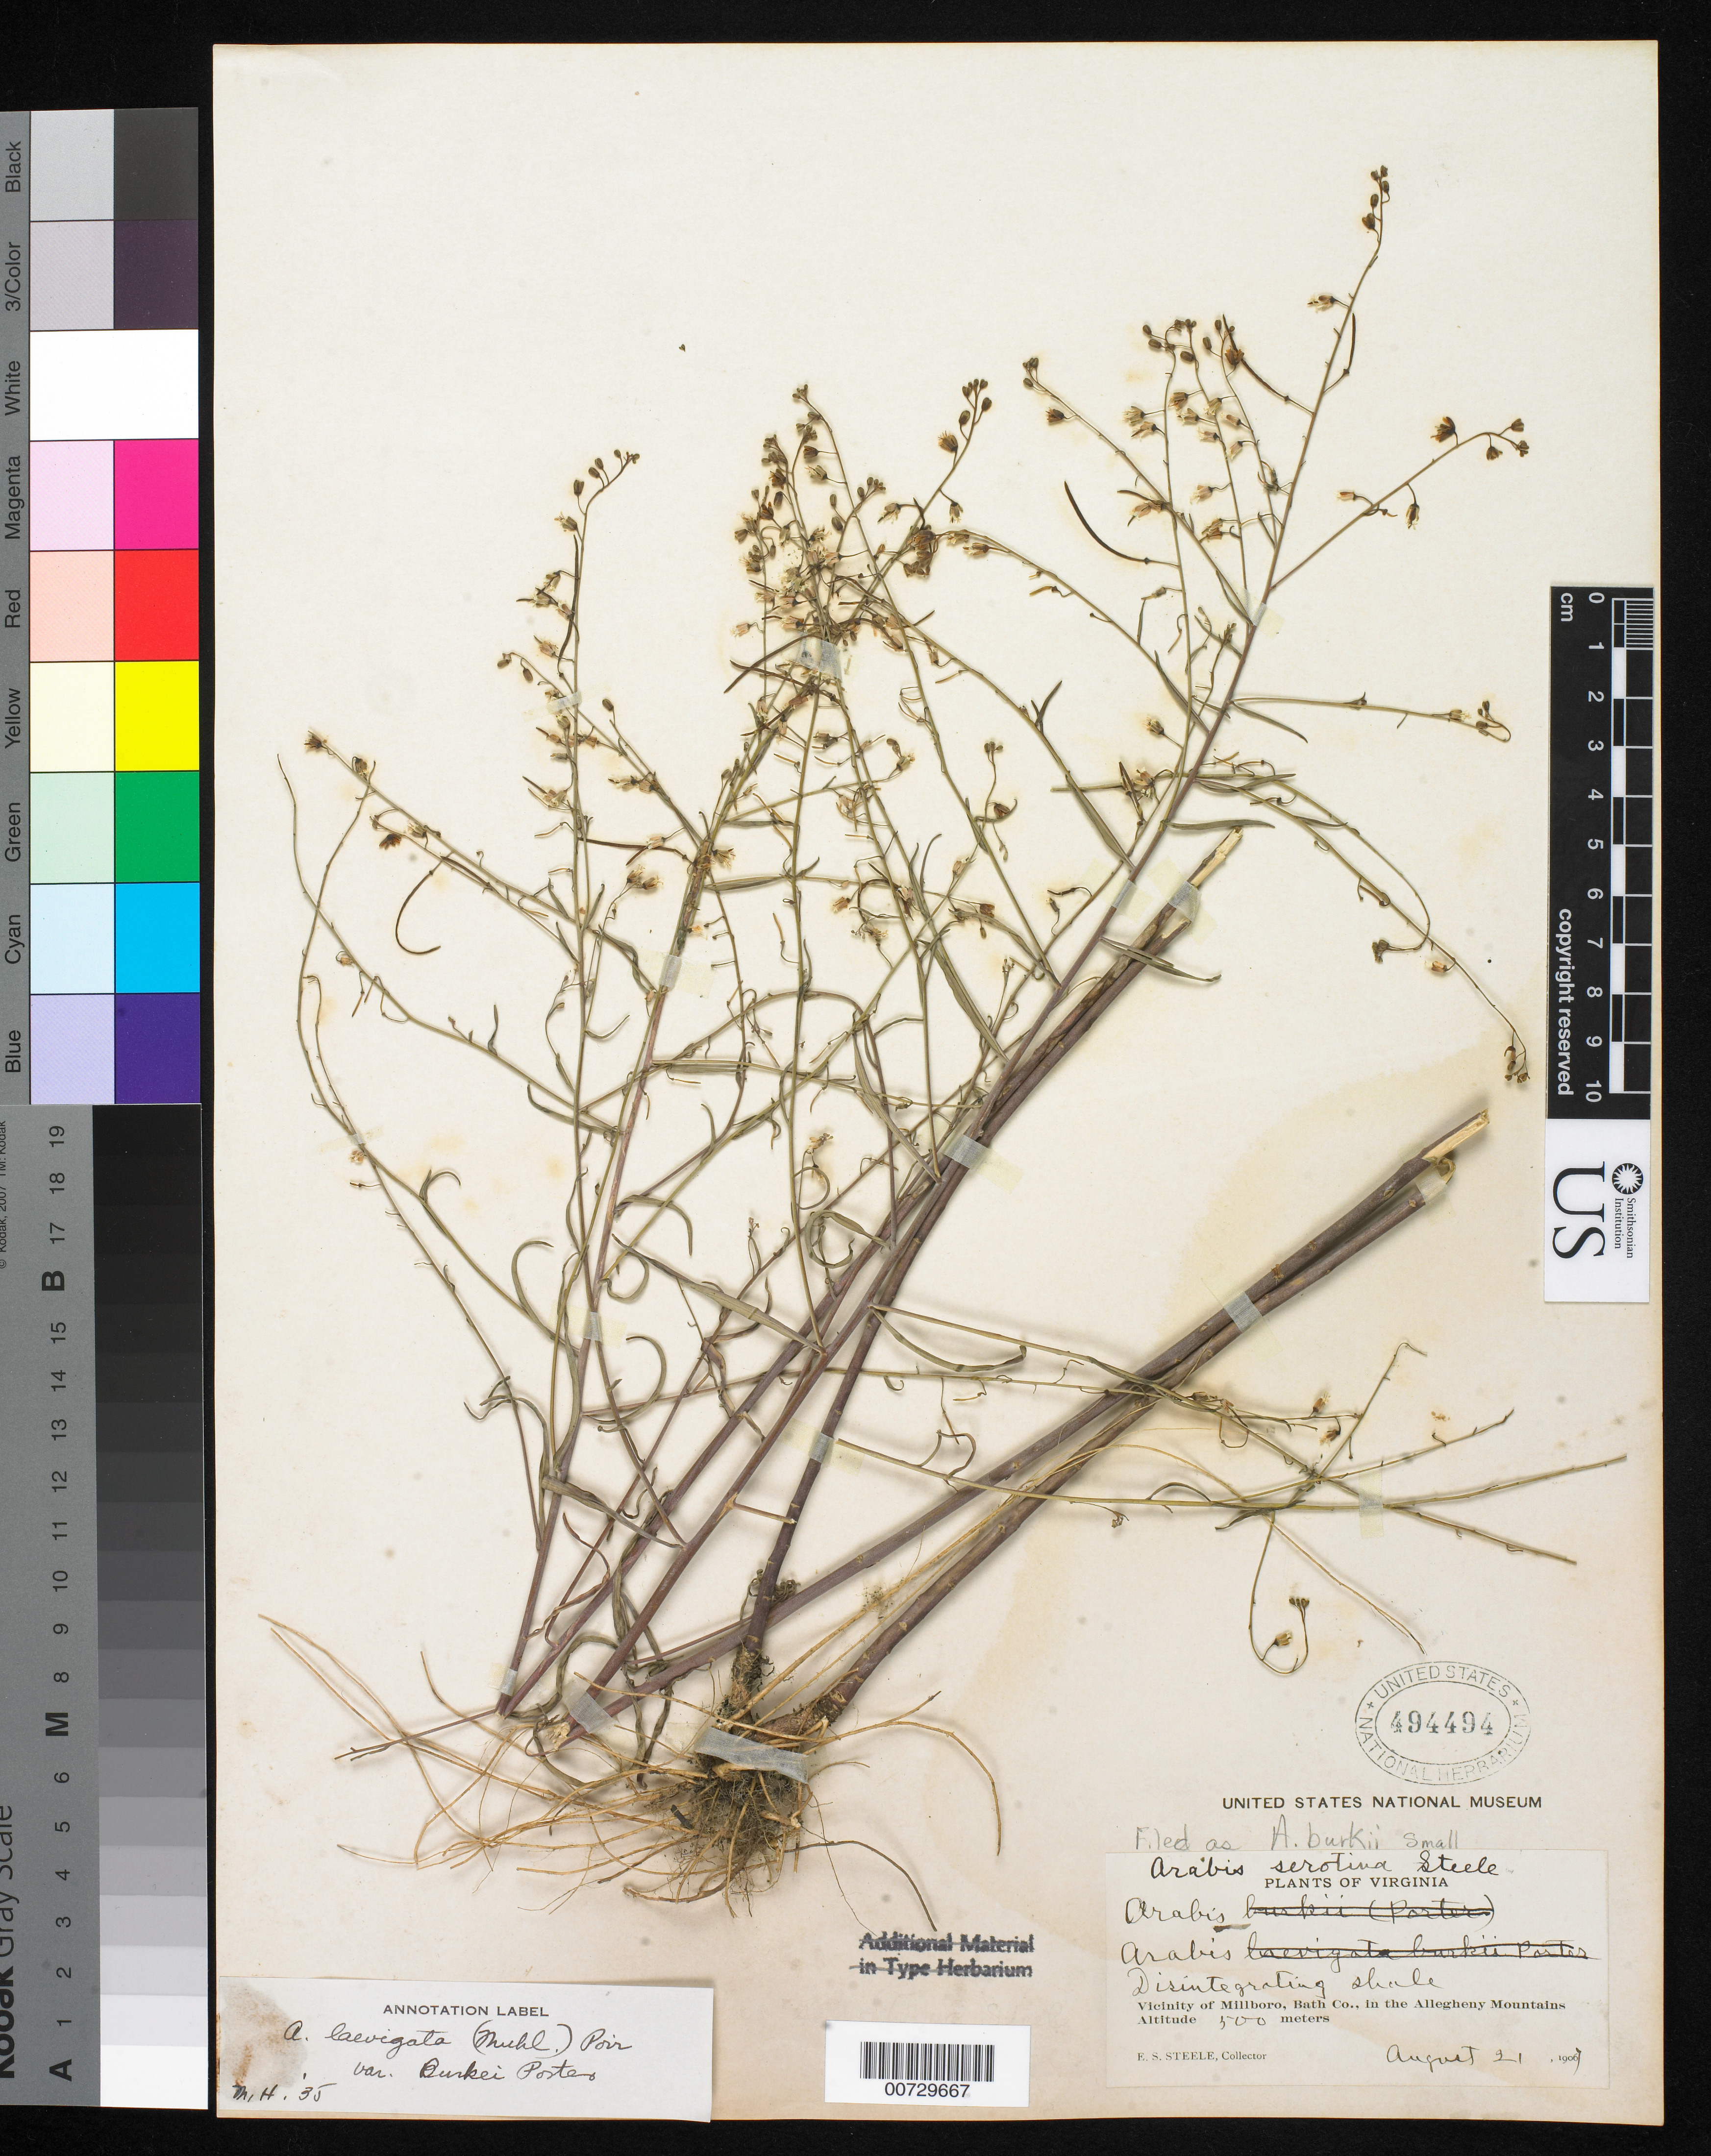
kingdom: Plantae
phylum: Tracheophyta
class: Magnoliopsida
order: Brassicales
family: Brassicaceae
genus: Arabis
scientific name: Arabis serotina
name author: E.S. Steele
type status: Isotype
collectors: E. Steele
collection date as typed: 21 Aug 1907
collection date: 1907-08-21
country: United States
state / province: Virginia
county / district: Bath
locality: Vicinity of Millboro, in the Allegheny Mountains.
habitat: Disintegrating shale.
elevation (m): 500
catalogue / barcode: US 494494